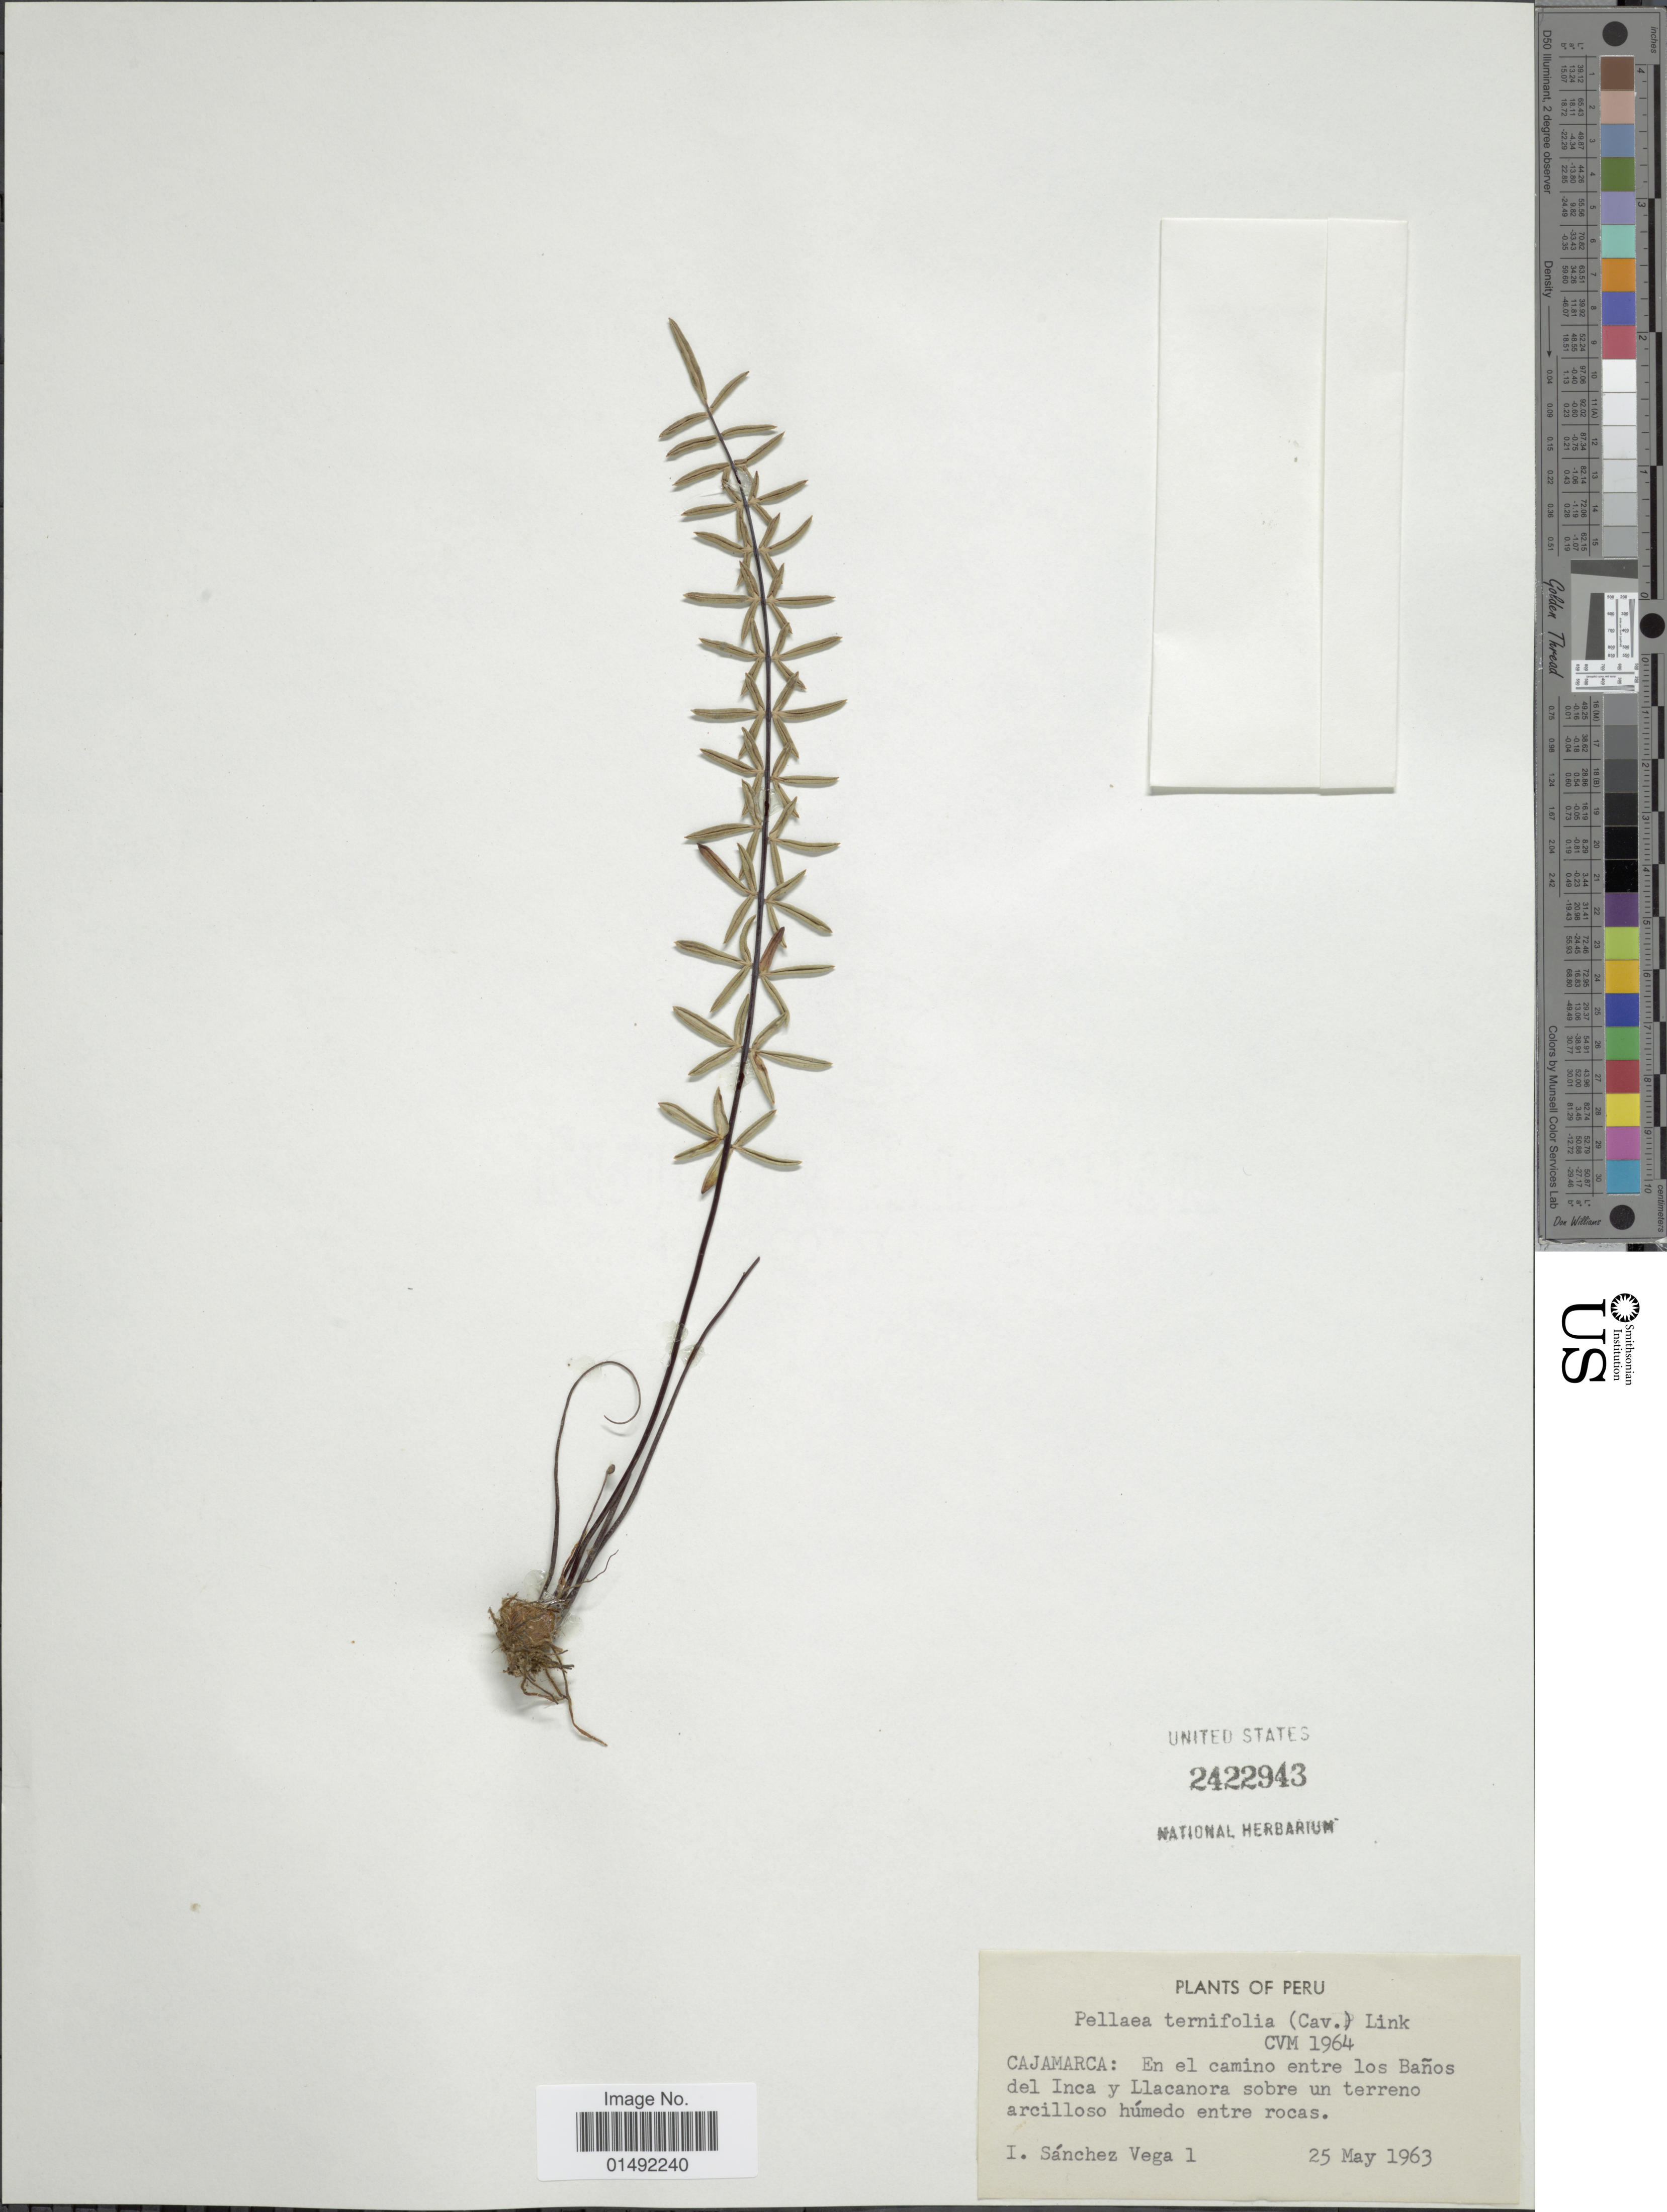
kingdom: Plantae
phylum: Tracheophyta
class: Polypodiopsida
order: Polypodiales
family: Pteridaceae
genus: Pellaea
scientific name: Pellaea ternifolia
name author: (Cav.) Link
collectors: I. Sánchez Vega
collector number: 1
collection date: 1963-05-25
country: Peru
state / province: Cajamarca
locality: En el camino entre los Baños del Inca y Llacanora sobre un terreno arcilloso húmedo entre rocas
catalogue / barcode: US 2422943